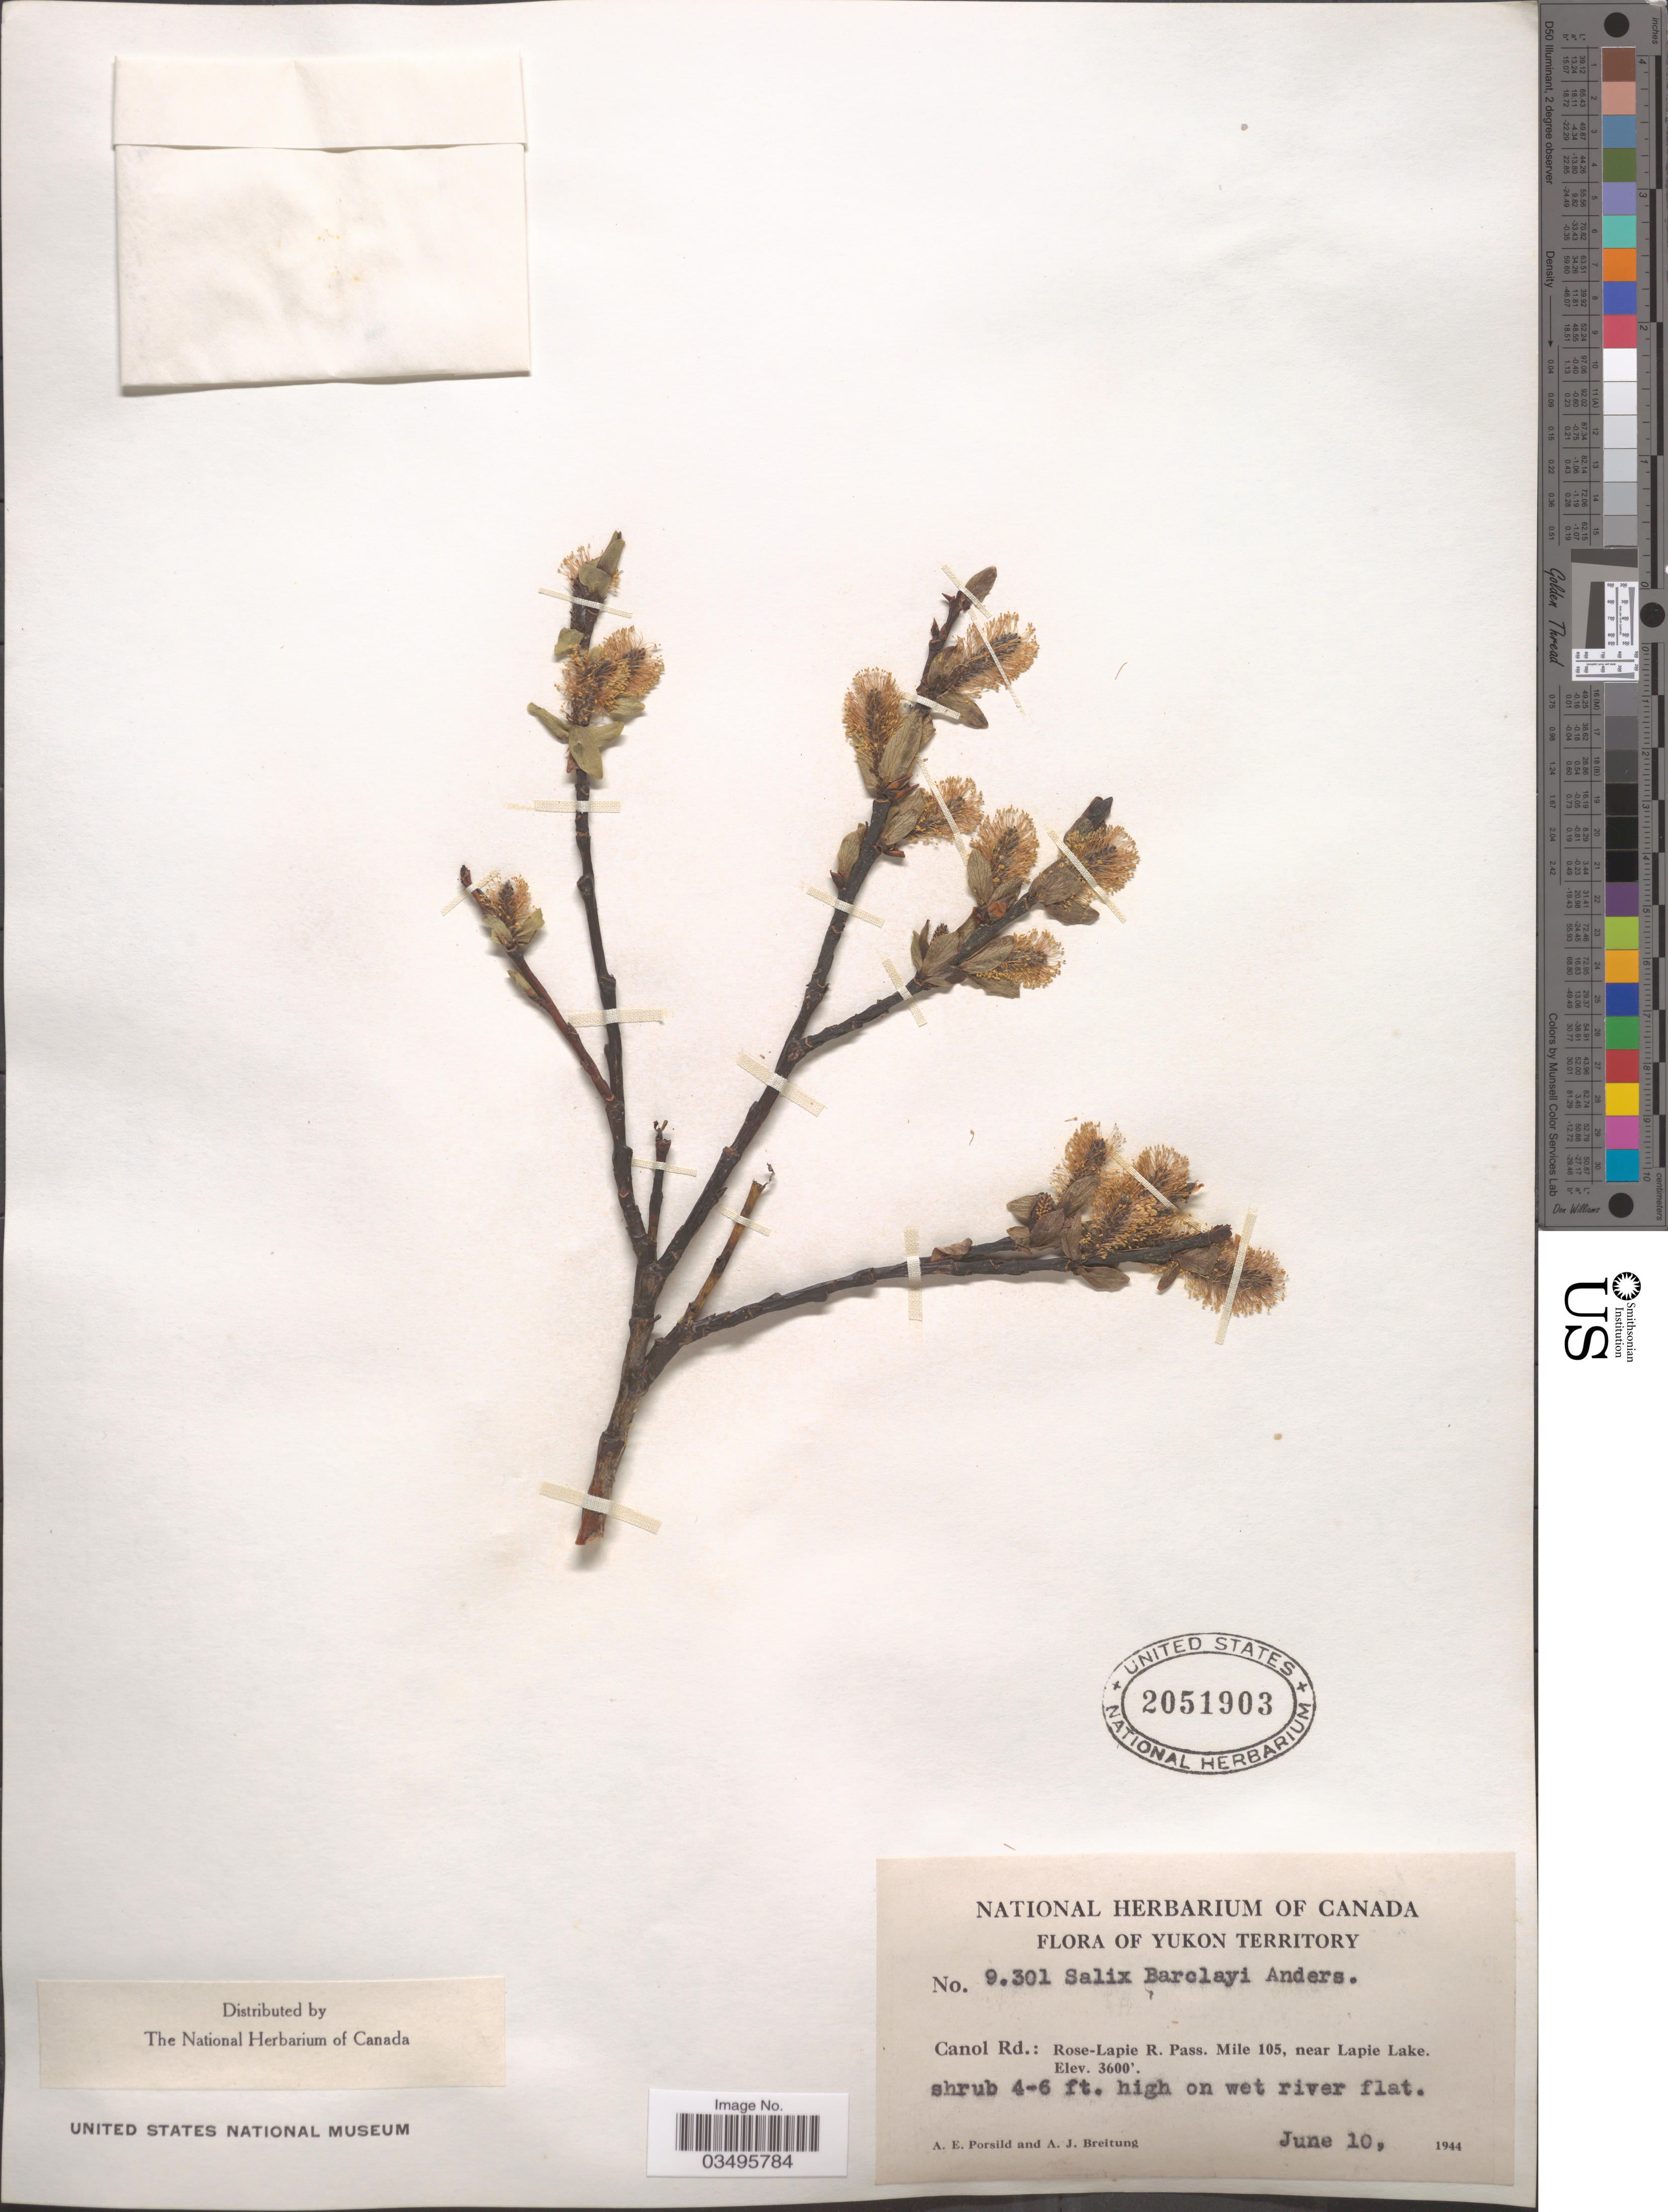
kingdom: Plantae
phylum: Tracheophyta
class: Magnoliopsida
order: Malpighiales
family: Salicaceae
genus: Salix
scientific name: Salix barclayi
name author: Andersson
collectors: A. E. Porsild & A. Breitung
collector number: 9301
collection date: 1944-06-10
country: Canada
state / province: Yukon Territory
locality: Canol Rd.: Rosie-Lapie R. Pass. Mile 105, near Lapie Lake.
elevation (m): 1097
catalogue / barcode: US 2051903